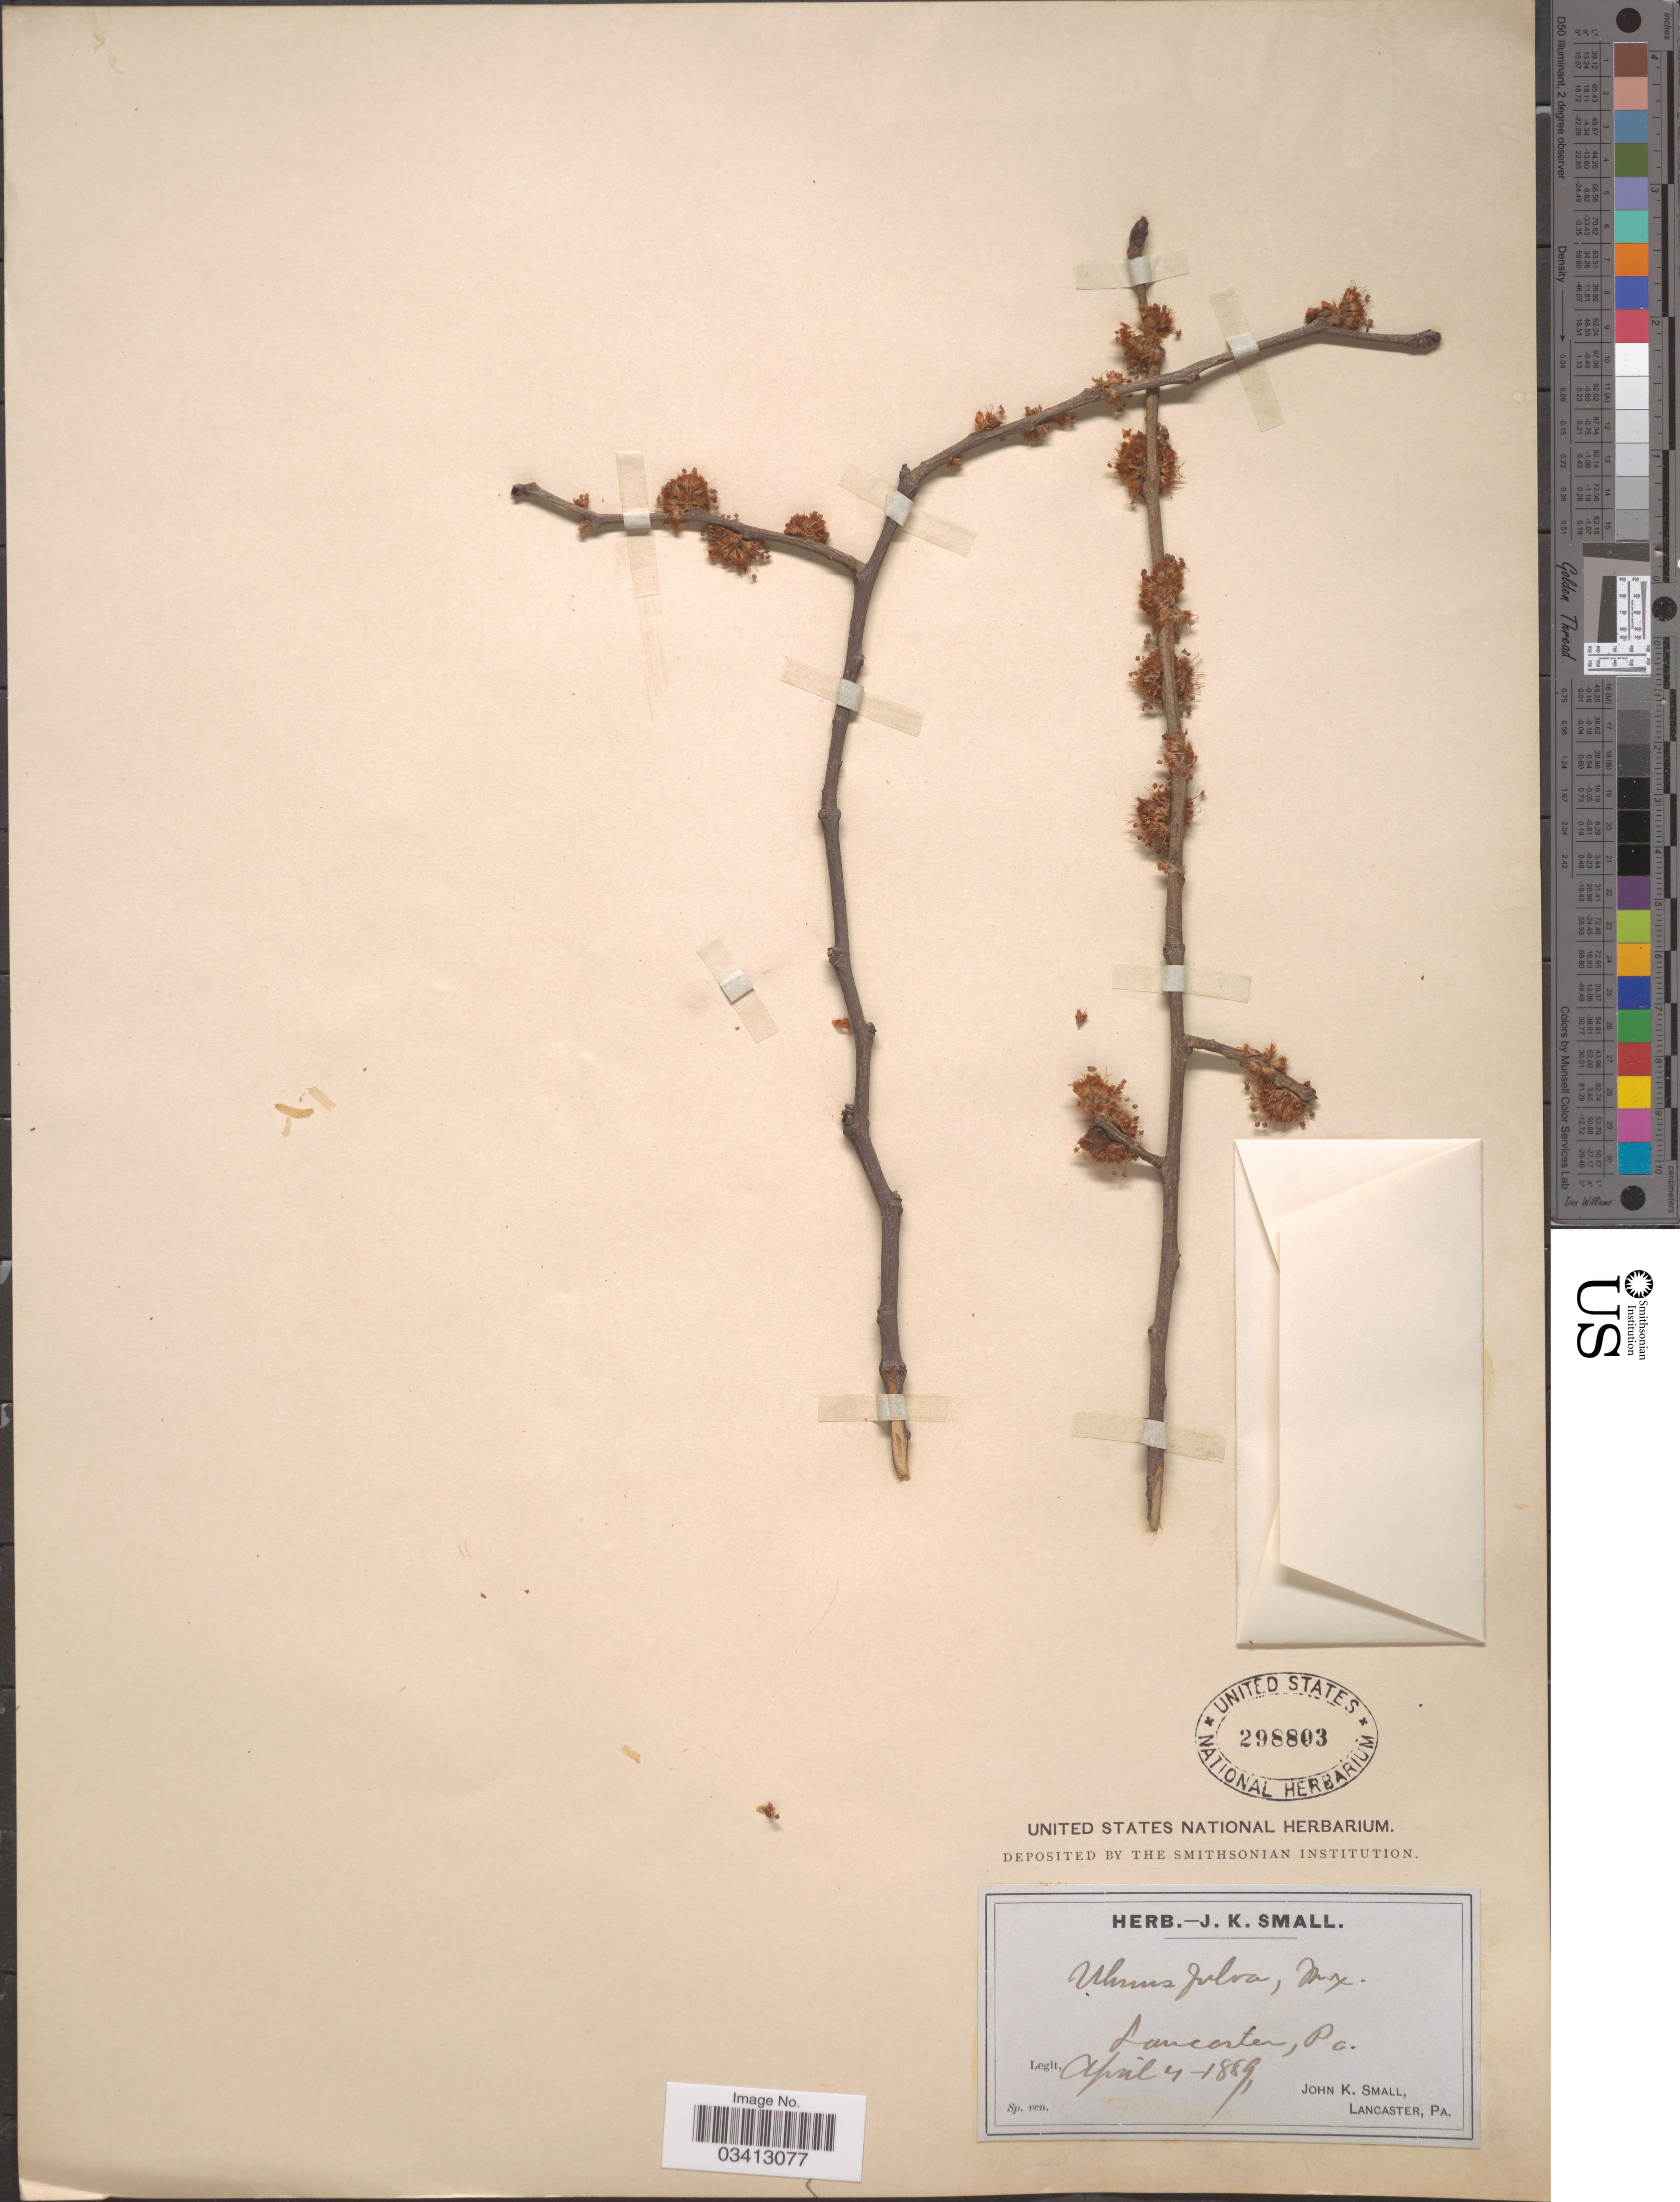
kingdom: Plantae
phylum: Tracheophyta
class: Magnoliopsida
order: Rosales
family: Ulmaceae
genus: Ulmus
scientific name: Ulmus rubra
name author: Muhl.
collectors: J. K. Small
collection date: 1889-04-04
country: United States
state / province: Pennsylvania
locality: Lancaster.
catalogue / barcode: US 298803